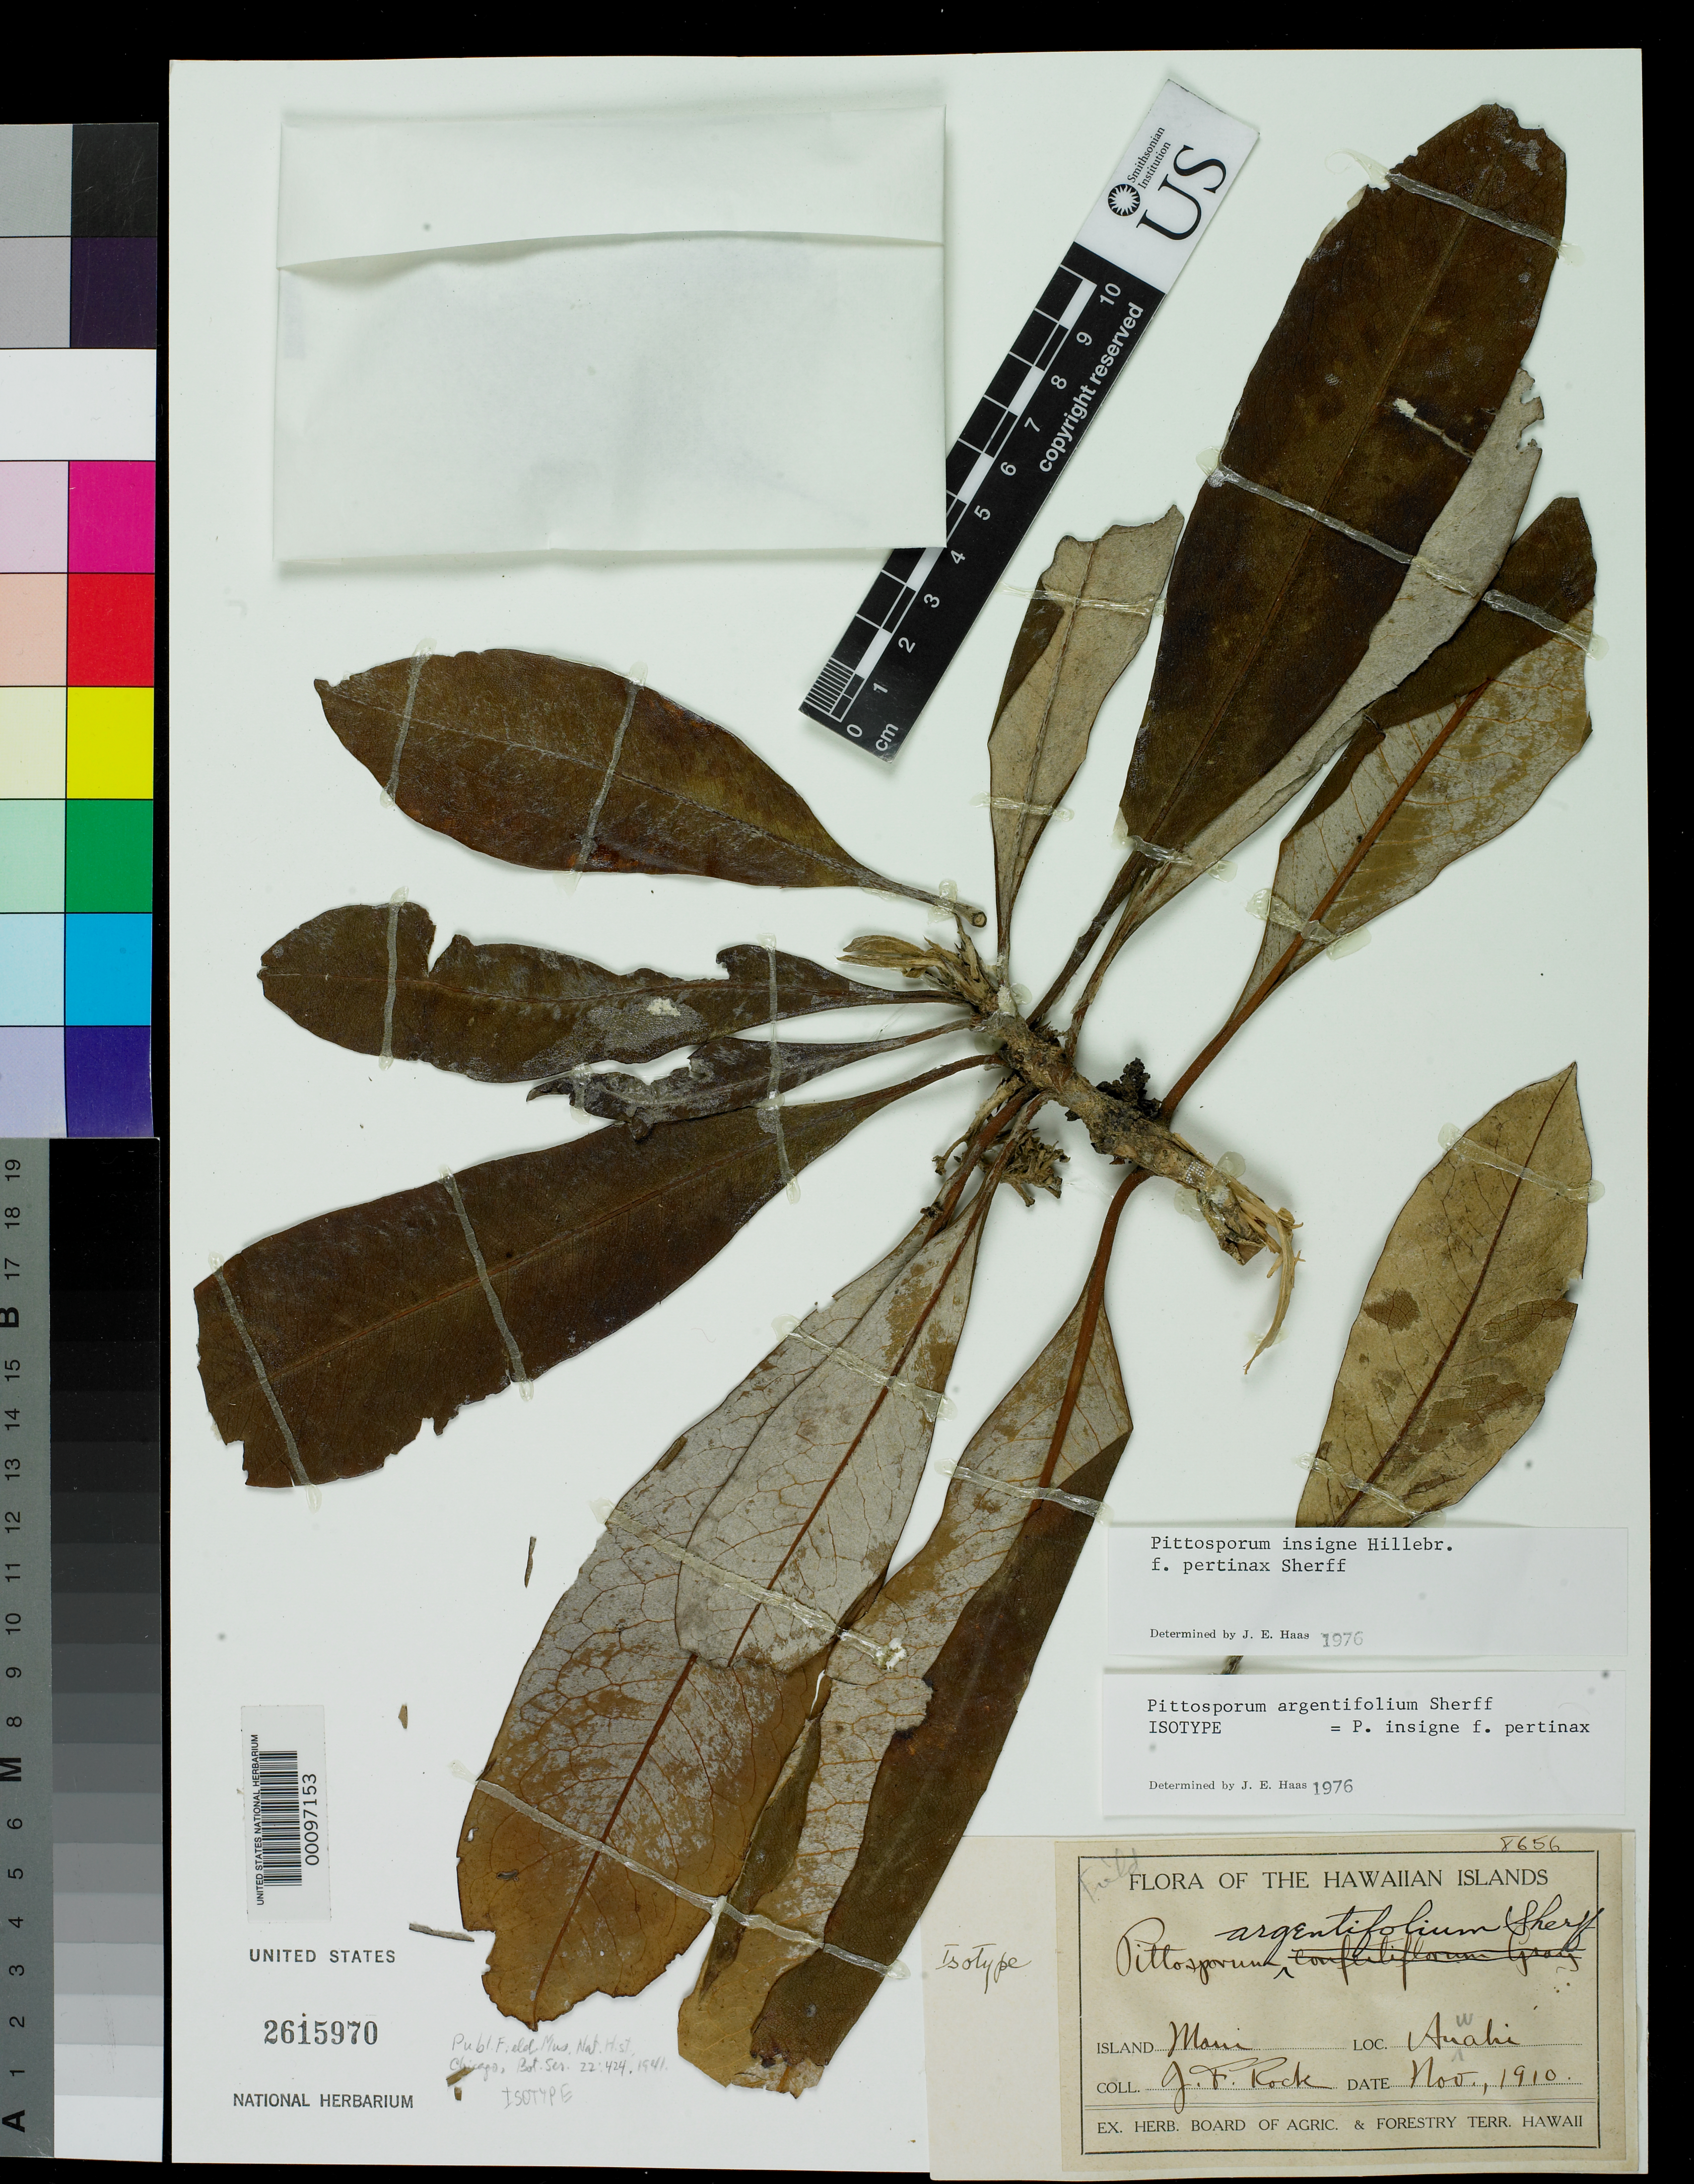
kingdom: Plantae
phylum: Tracheophyta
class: Magnoliopsida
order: Apiales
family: Pittosporaceae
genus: Pittosporum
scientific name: Pittosporum argentifolium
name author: Sherff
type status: Isotype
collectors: J. F. Rock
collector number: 8656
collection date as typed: Nov 1910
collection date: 1910-11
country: United States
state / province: Hawaii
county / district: Maui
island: Maui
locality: Auwahi.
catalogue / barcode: US 2615970